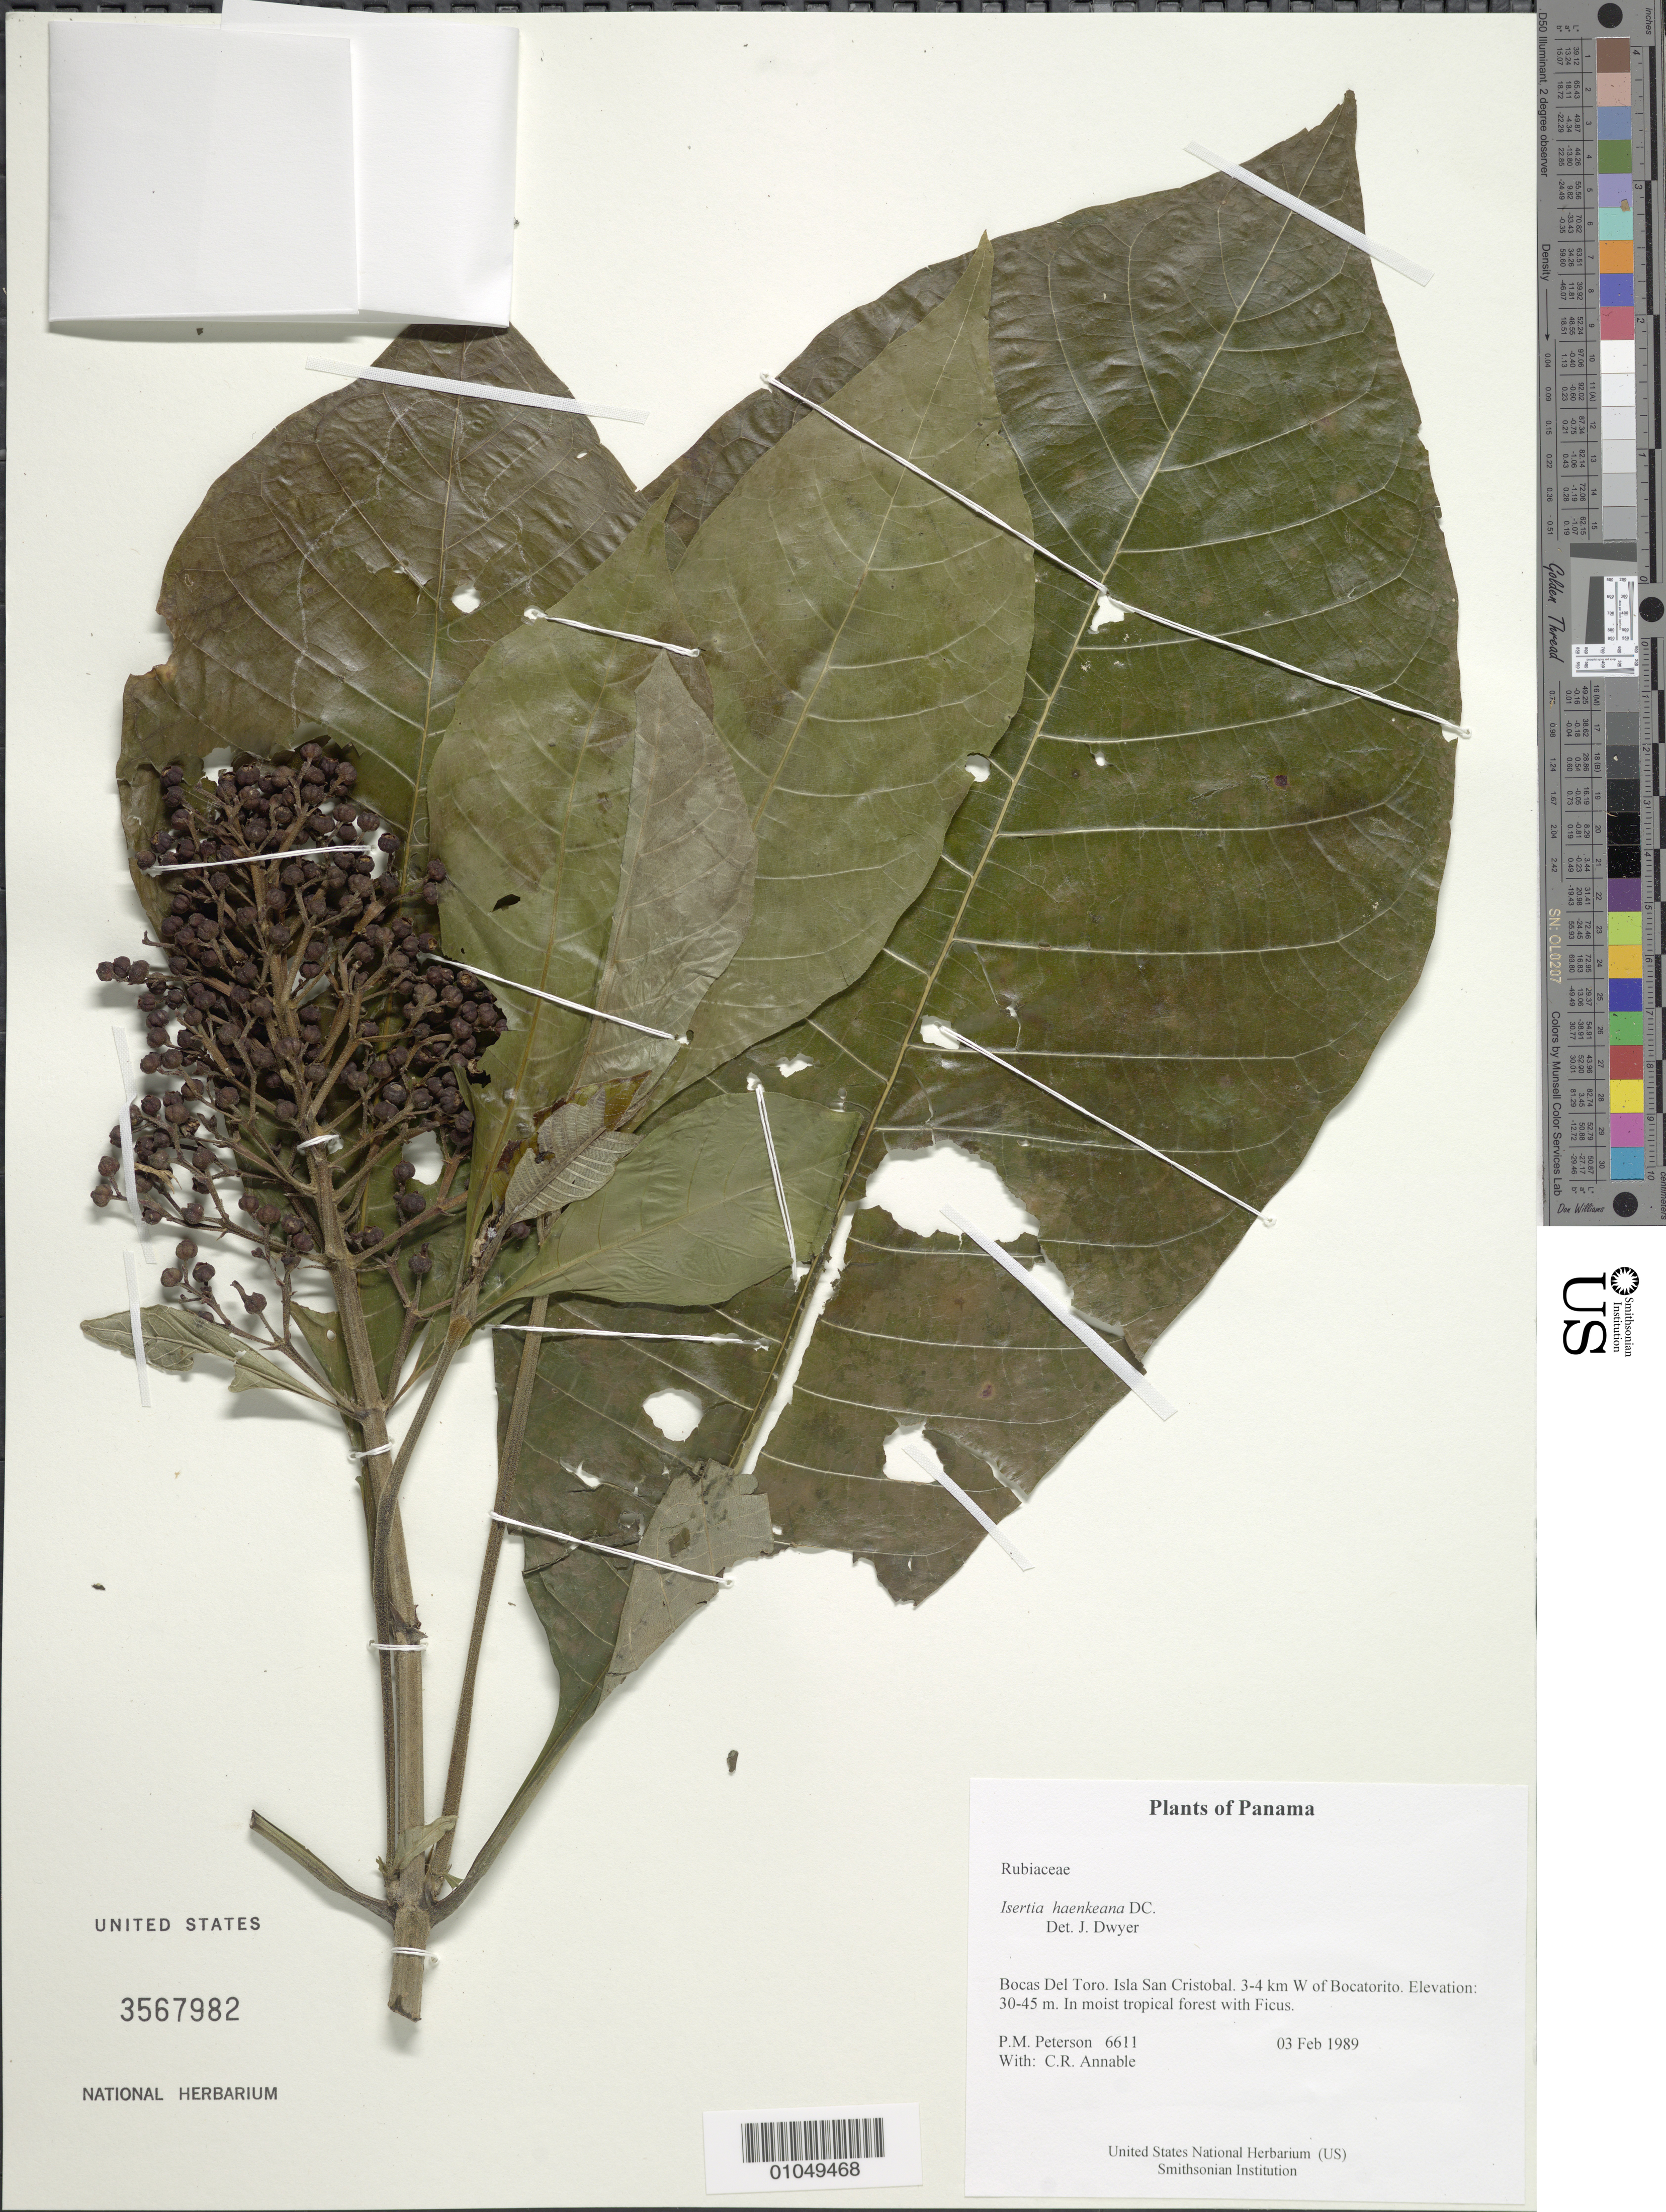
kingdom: Plantae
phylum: Tracheophyta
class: Magnoliopsida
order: Gentianales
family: Rubiaceae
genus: Isertia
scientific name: Isertia haenkeana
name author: DC.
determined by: Dwyer, J.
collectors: P. M. Peterson & C. R. Annable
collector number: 06611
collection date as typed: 03 Feb 1989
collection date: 1989-02-03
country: Panama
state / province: Bocas del Toro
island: San Cristobal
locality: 3-4 km W of Bocatorito.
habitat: In moist tropical forest with Ficus.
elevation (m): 30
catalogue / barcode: US 3567982